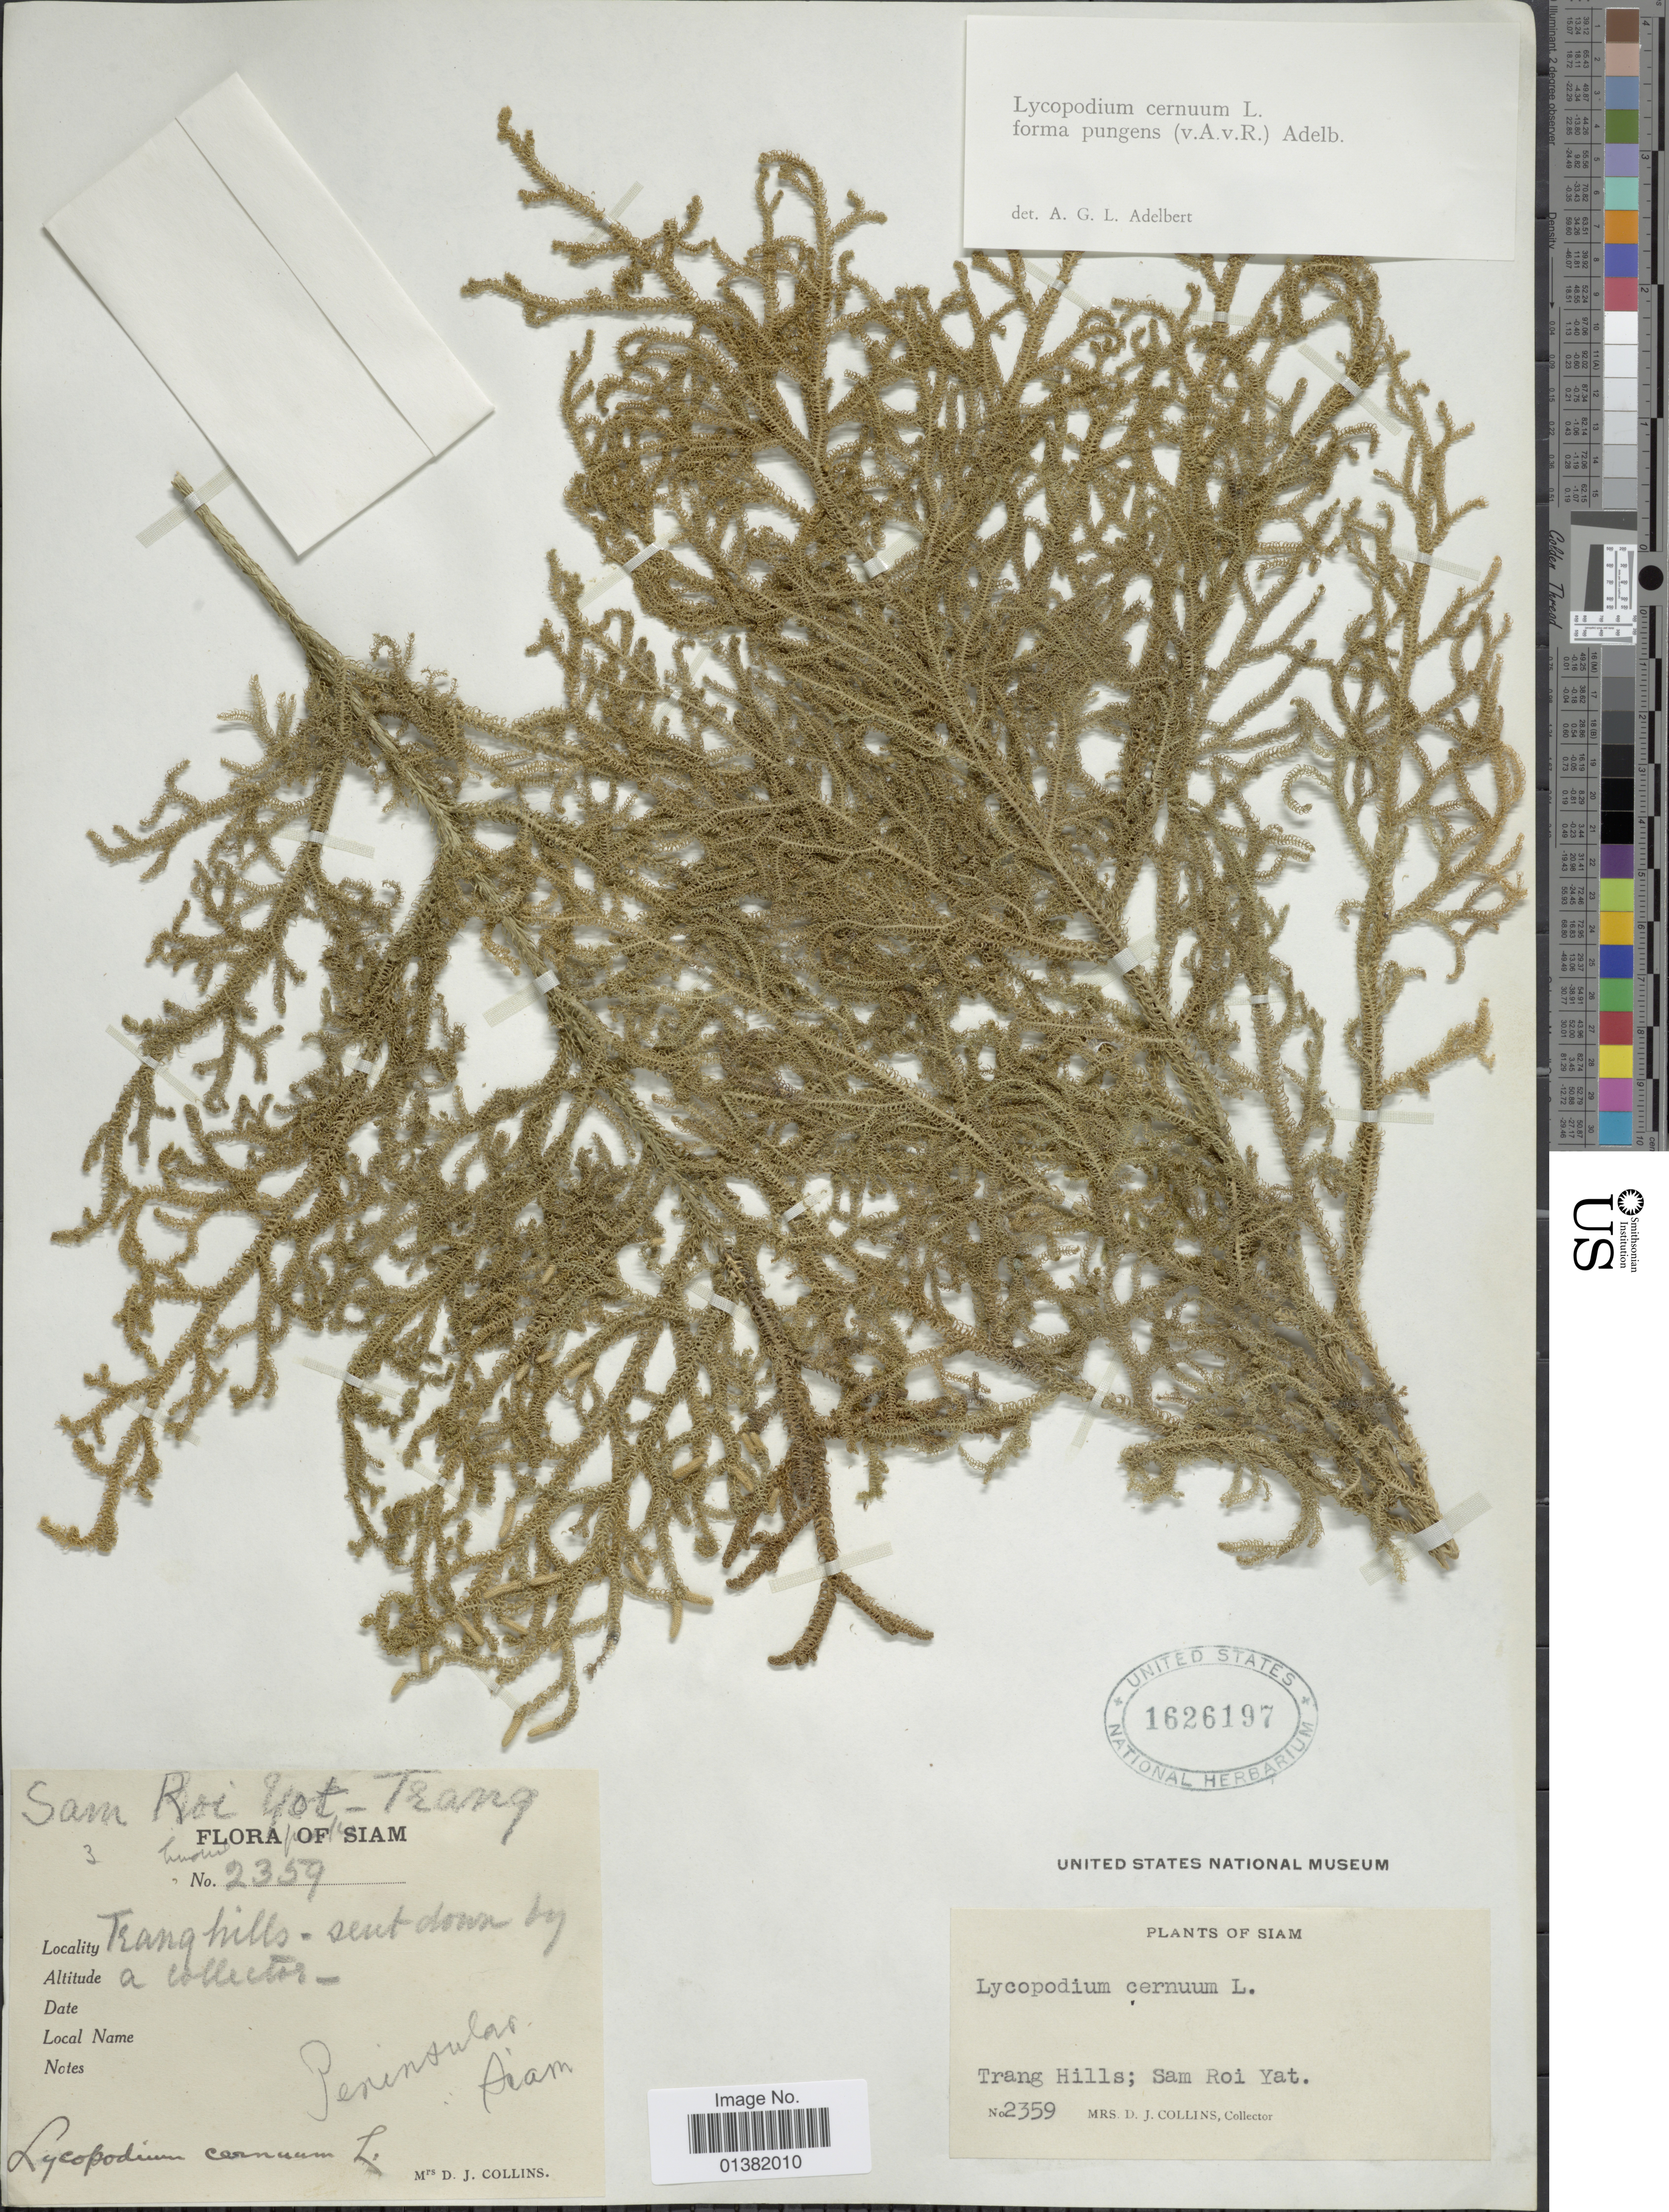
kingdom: Plantae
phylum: Tracheophyta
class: Lycopodiopsida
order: Lycopodiales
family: Lycopodiaceae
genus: Palhinhaea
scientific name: Palhinhaea cernua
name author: (L.) Vasc. & Franco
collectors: Mrs. D. J. Collins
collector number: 2359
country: Thailand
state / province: Trang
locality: Siam, Trang Hills, Sam Roi Yat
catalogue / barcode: US 1626197